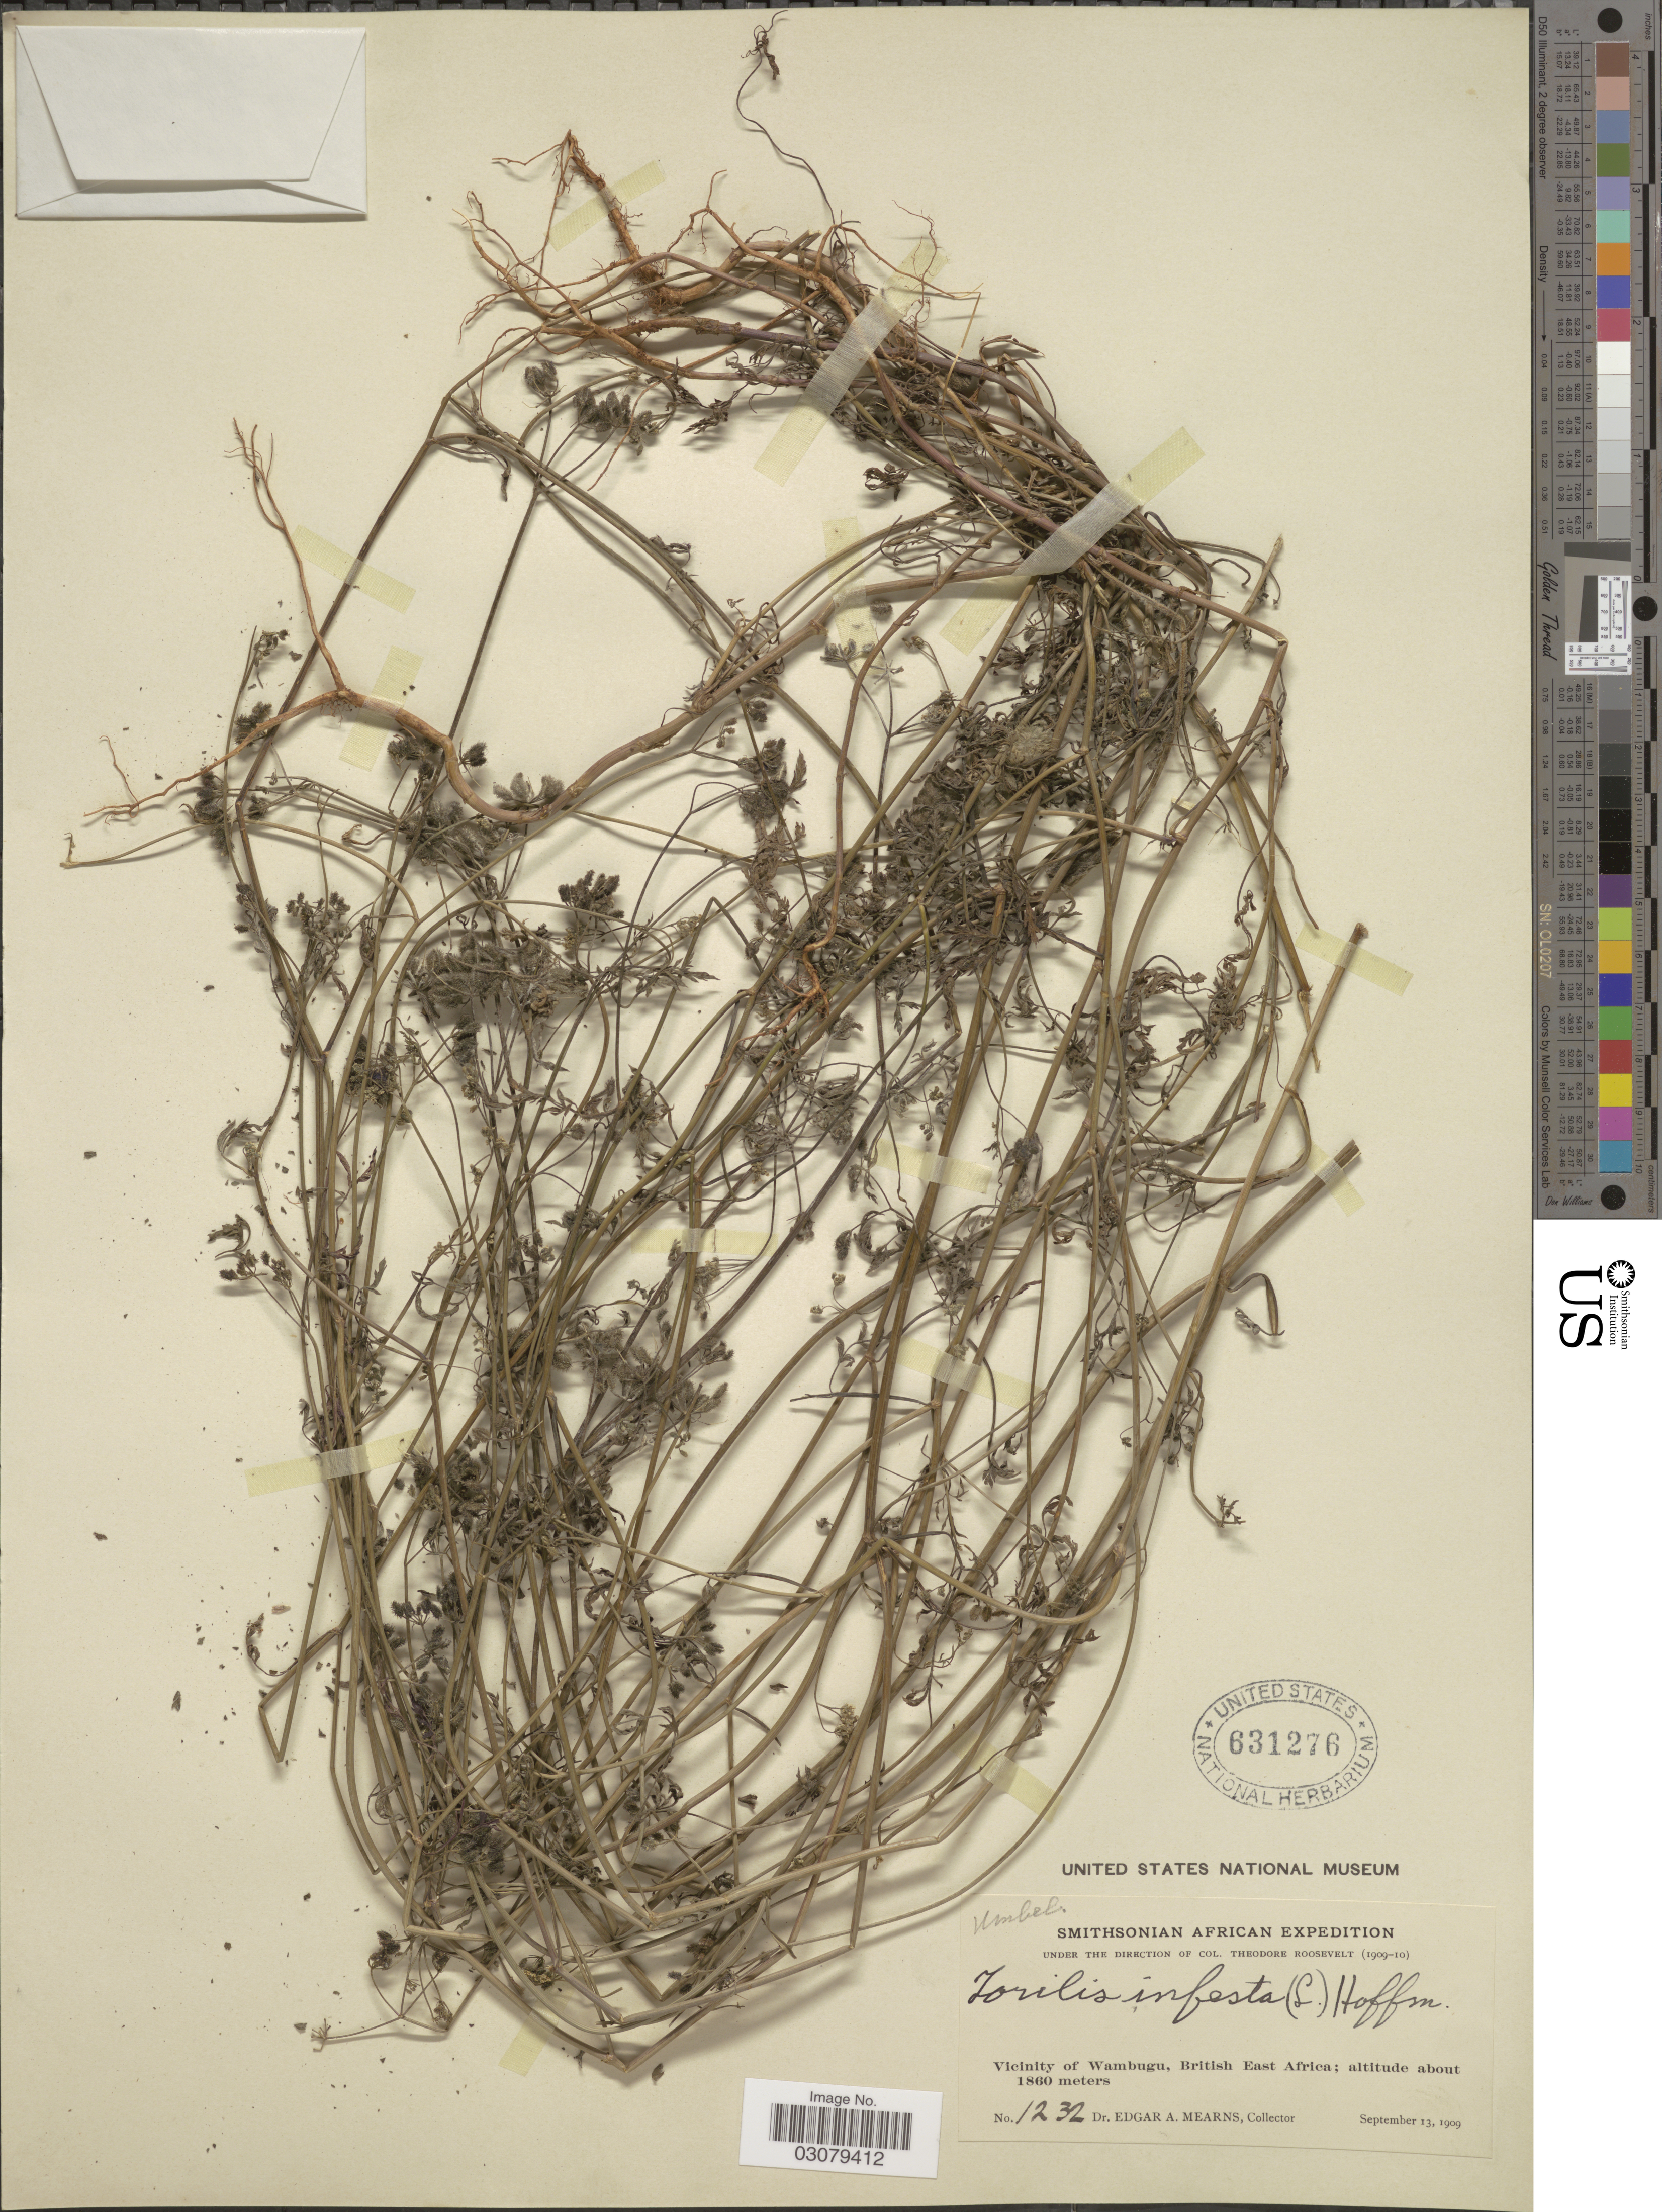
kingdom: Plantae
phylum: Tracheophyta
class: Magnoliopsida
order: Apiales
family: Apiaceae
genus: Torilis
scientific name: Torilis infesta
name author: (L.) Clairv.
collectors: E. A. Mearns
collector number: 1232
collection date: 1909-09-13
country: Kenya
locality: Vicinity of Wambugu, British East Africa.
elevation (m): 1860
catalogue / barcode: US 631276